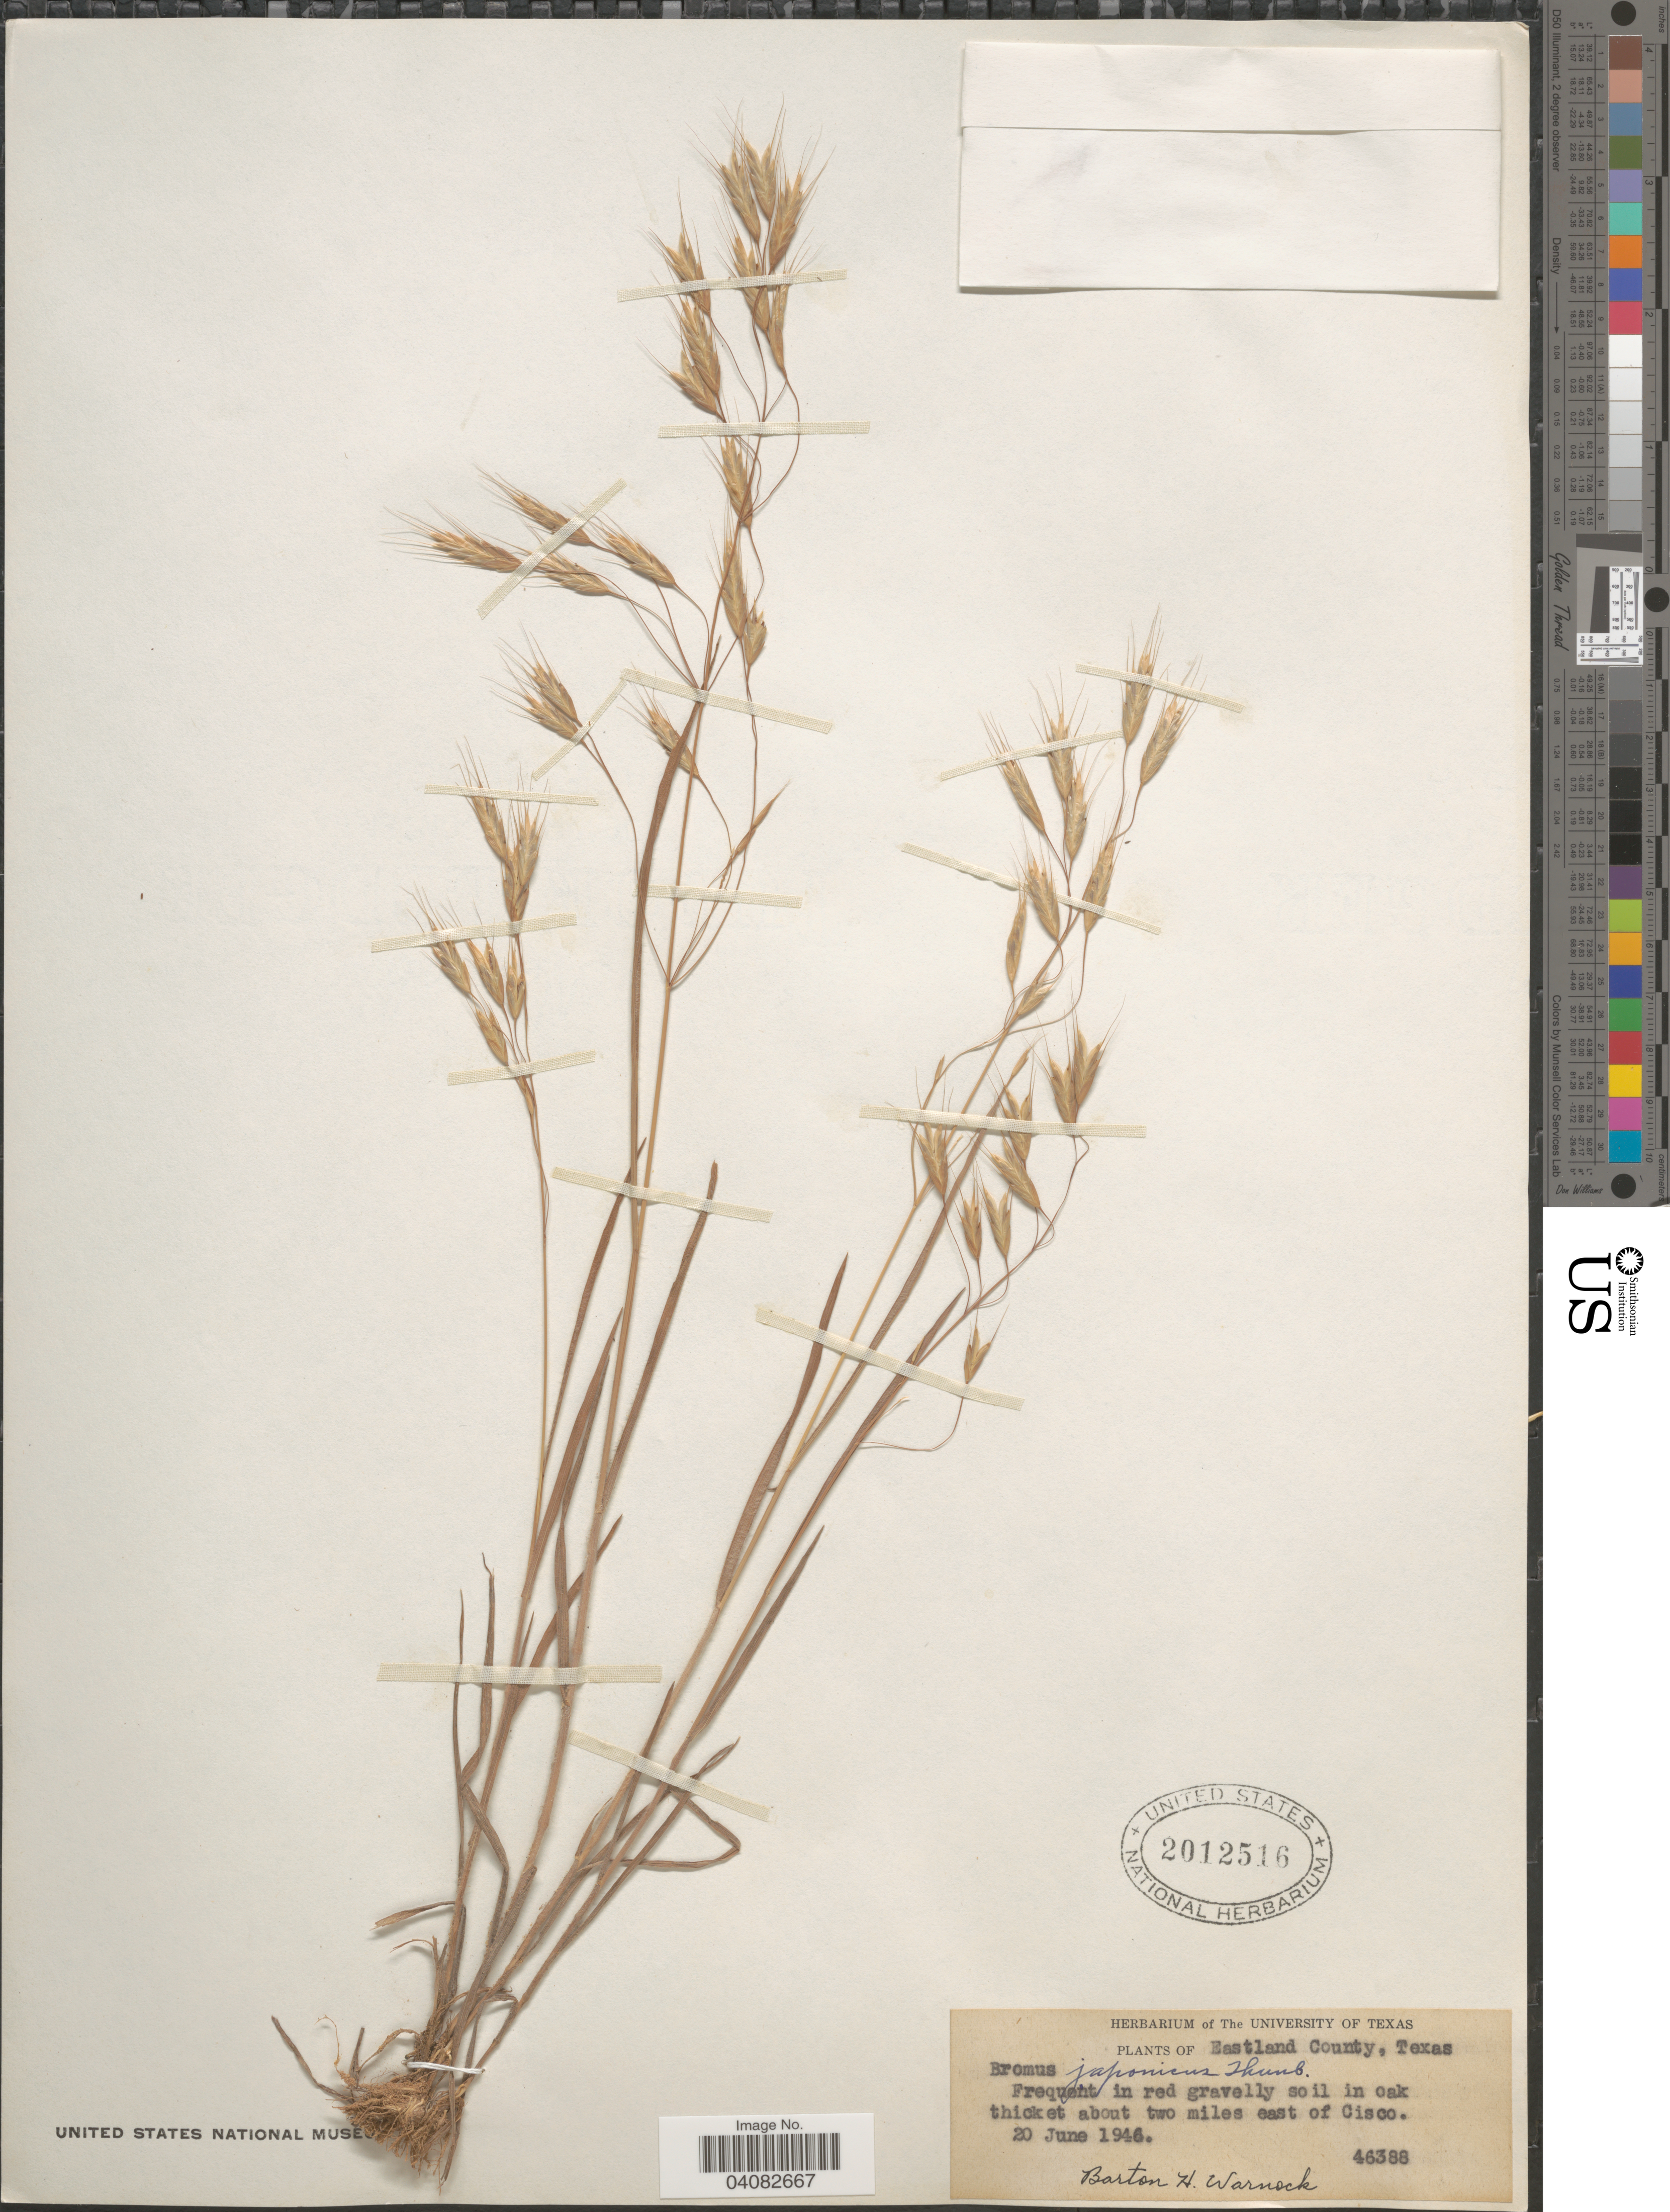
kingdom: Plantae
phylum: Tracheophyta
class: Liliopsida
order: Poales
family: Poaceae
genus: Bromus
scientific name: Bromus japonicus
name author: Houtt.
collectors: B. H. Warnock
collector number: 46388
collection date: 1946-06-20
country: United States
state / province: Texas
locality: Eastland County. Frequent in red gravelly soil in oak thicket about two miles east of Cisco.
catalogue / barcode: US 2012516